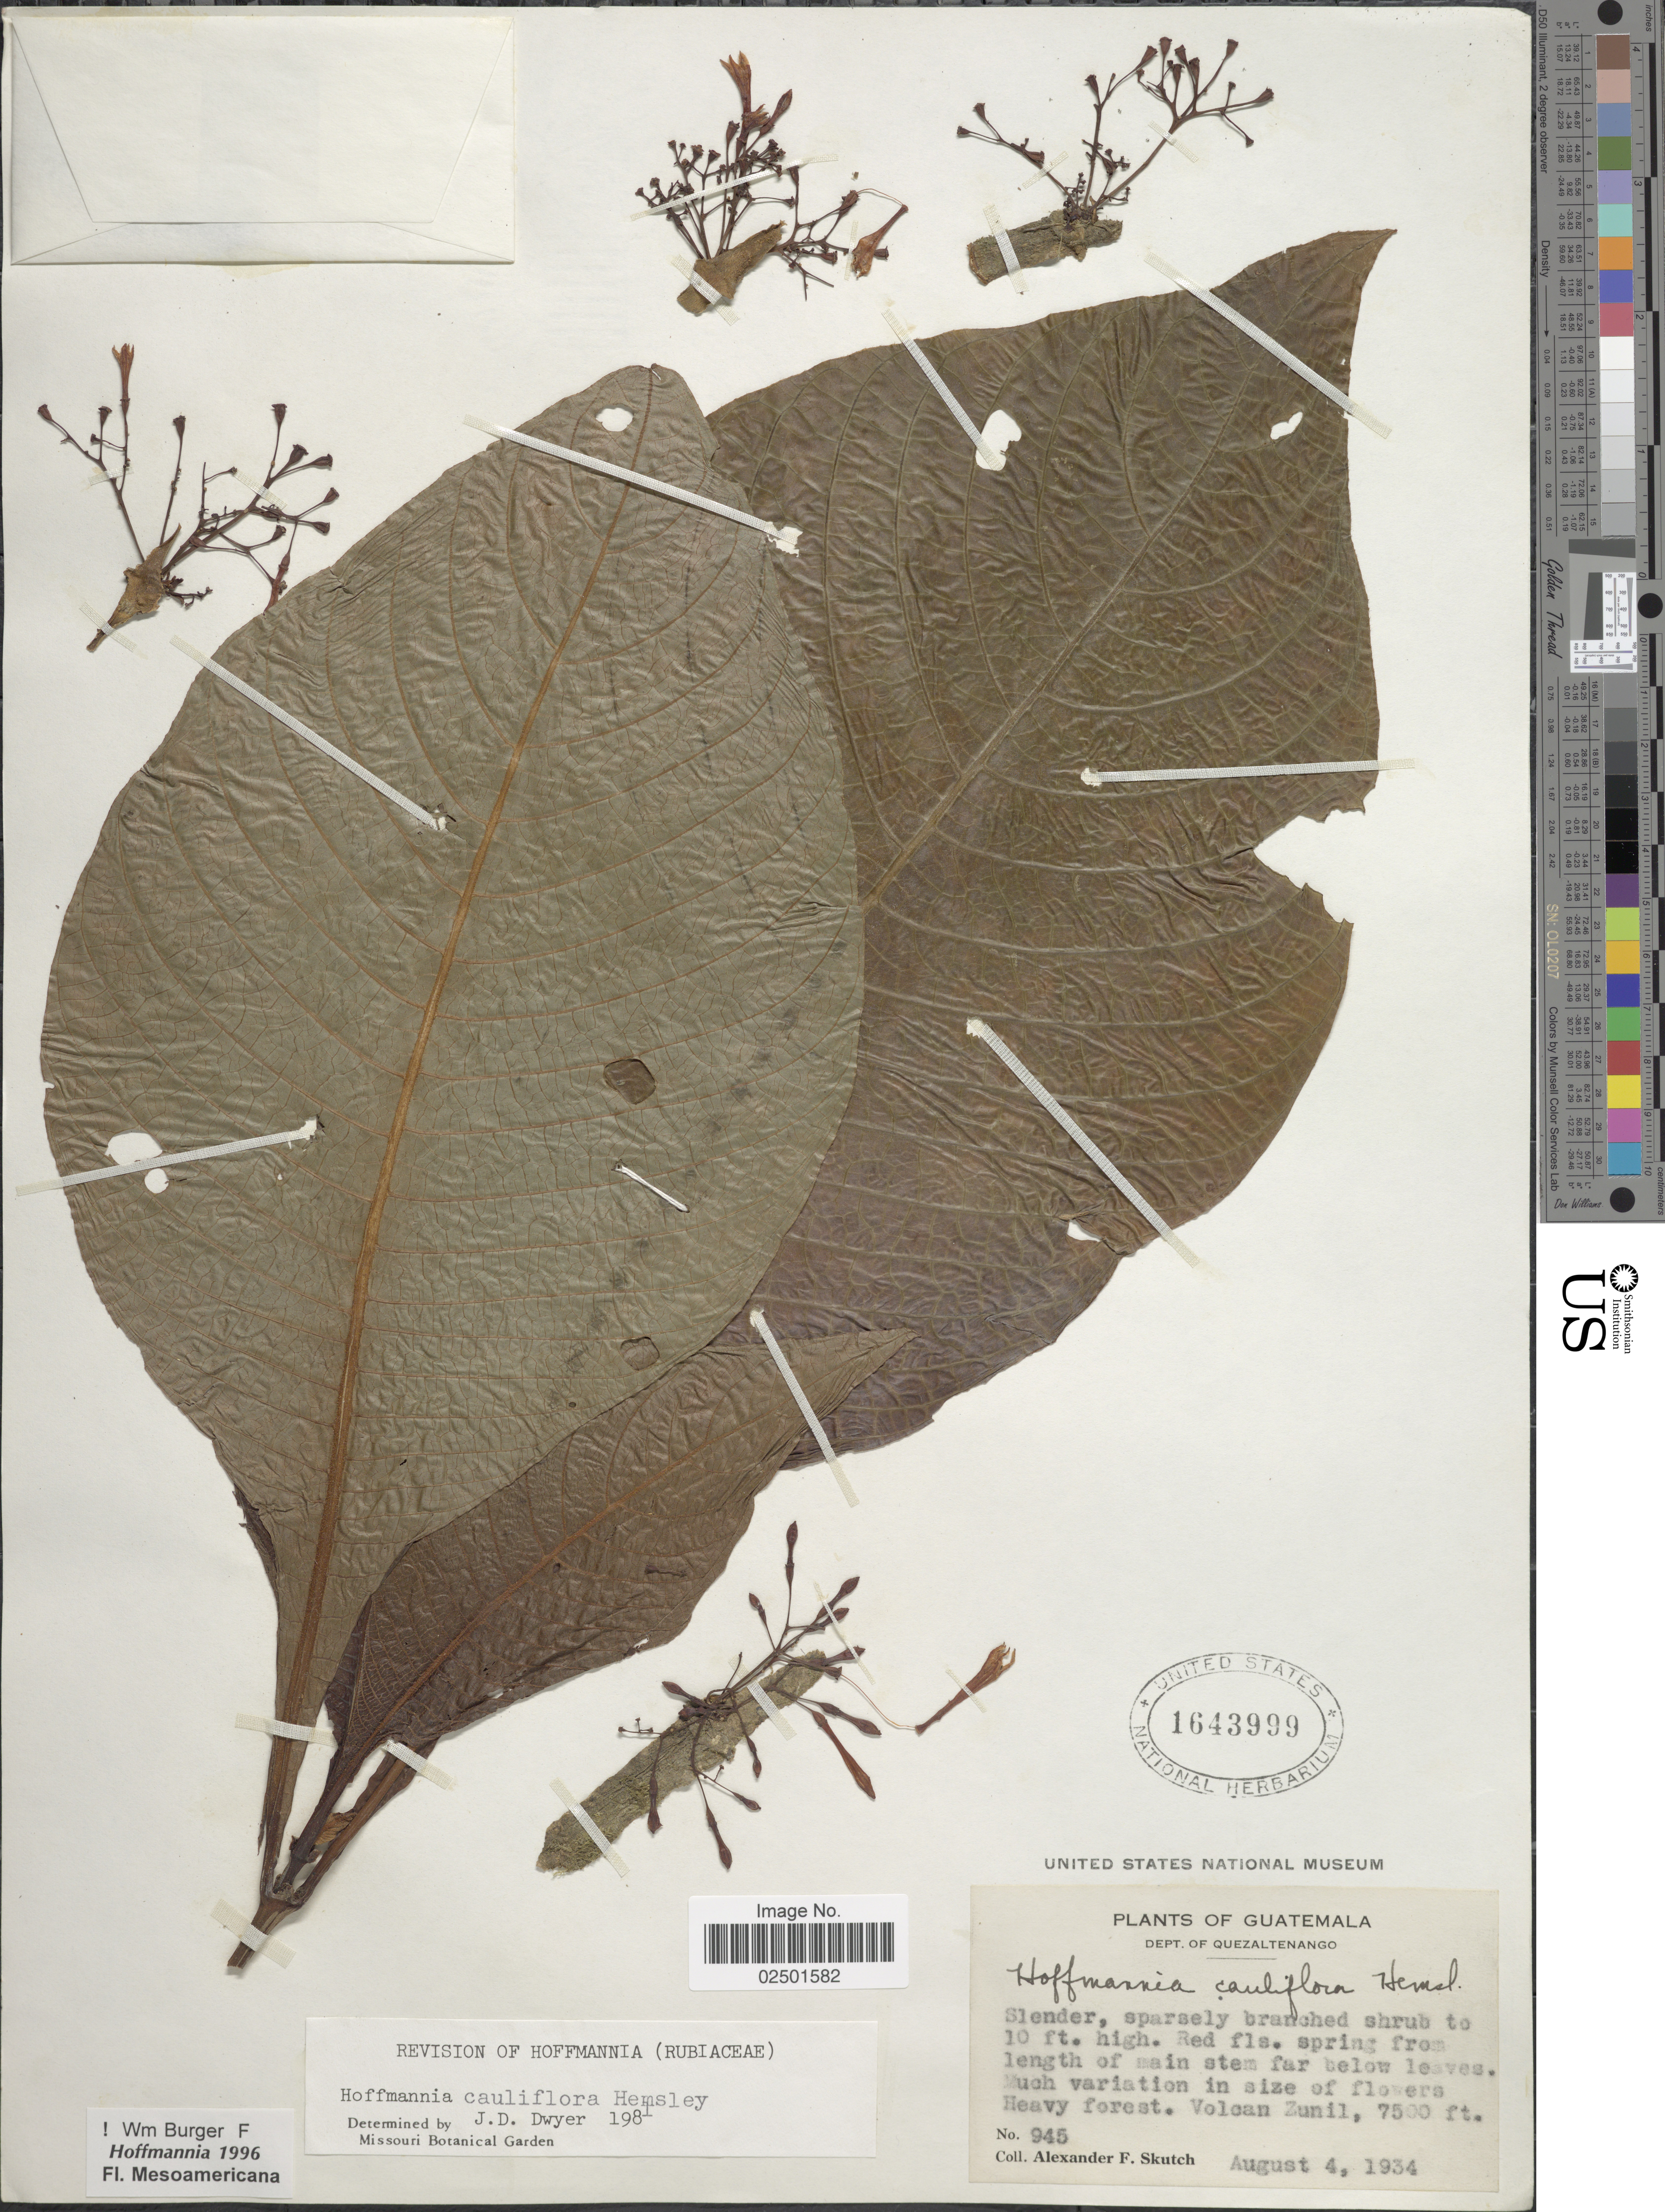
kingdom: Plantae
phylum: Tracheophyta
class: Magnoliopsida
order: Gentianales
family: Rubiaceae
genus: Hoffmannia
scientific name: Hoffmannia cauliflora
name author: Hemsl.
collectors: A. F. Skutch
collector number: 945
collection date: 1934-08-04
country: Guatemala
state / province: Quetzaltenango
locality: Dept. of Quezaltenango, Volcan Zunil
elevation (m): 2286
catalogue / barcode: US 1643999